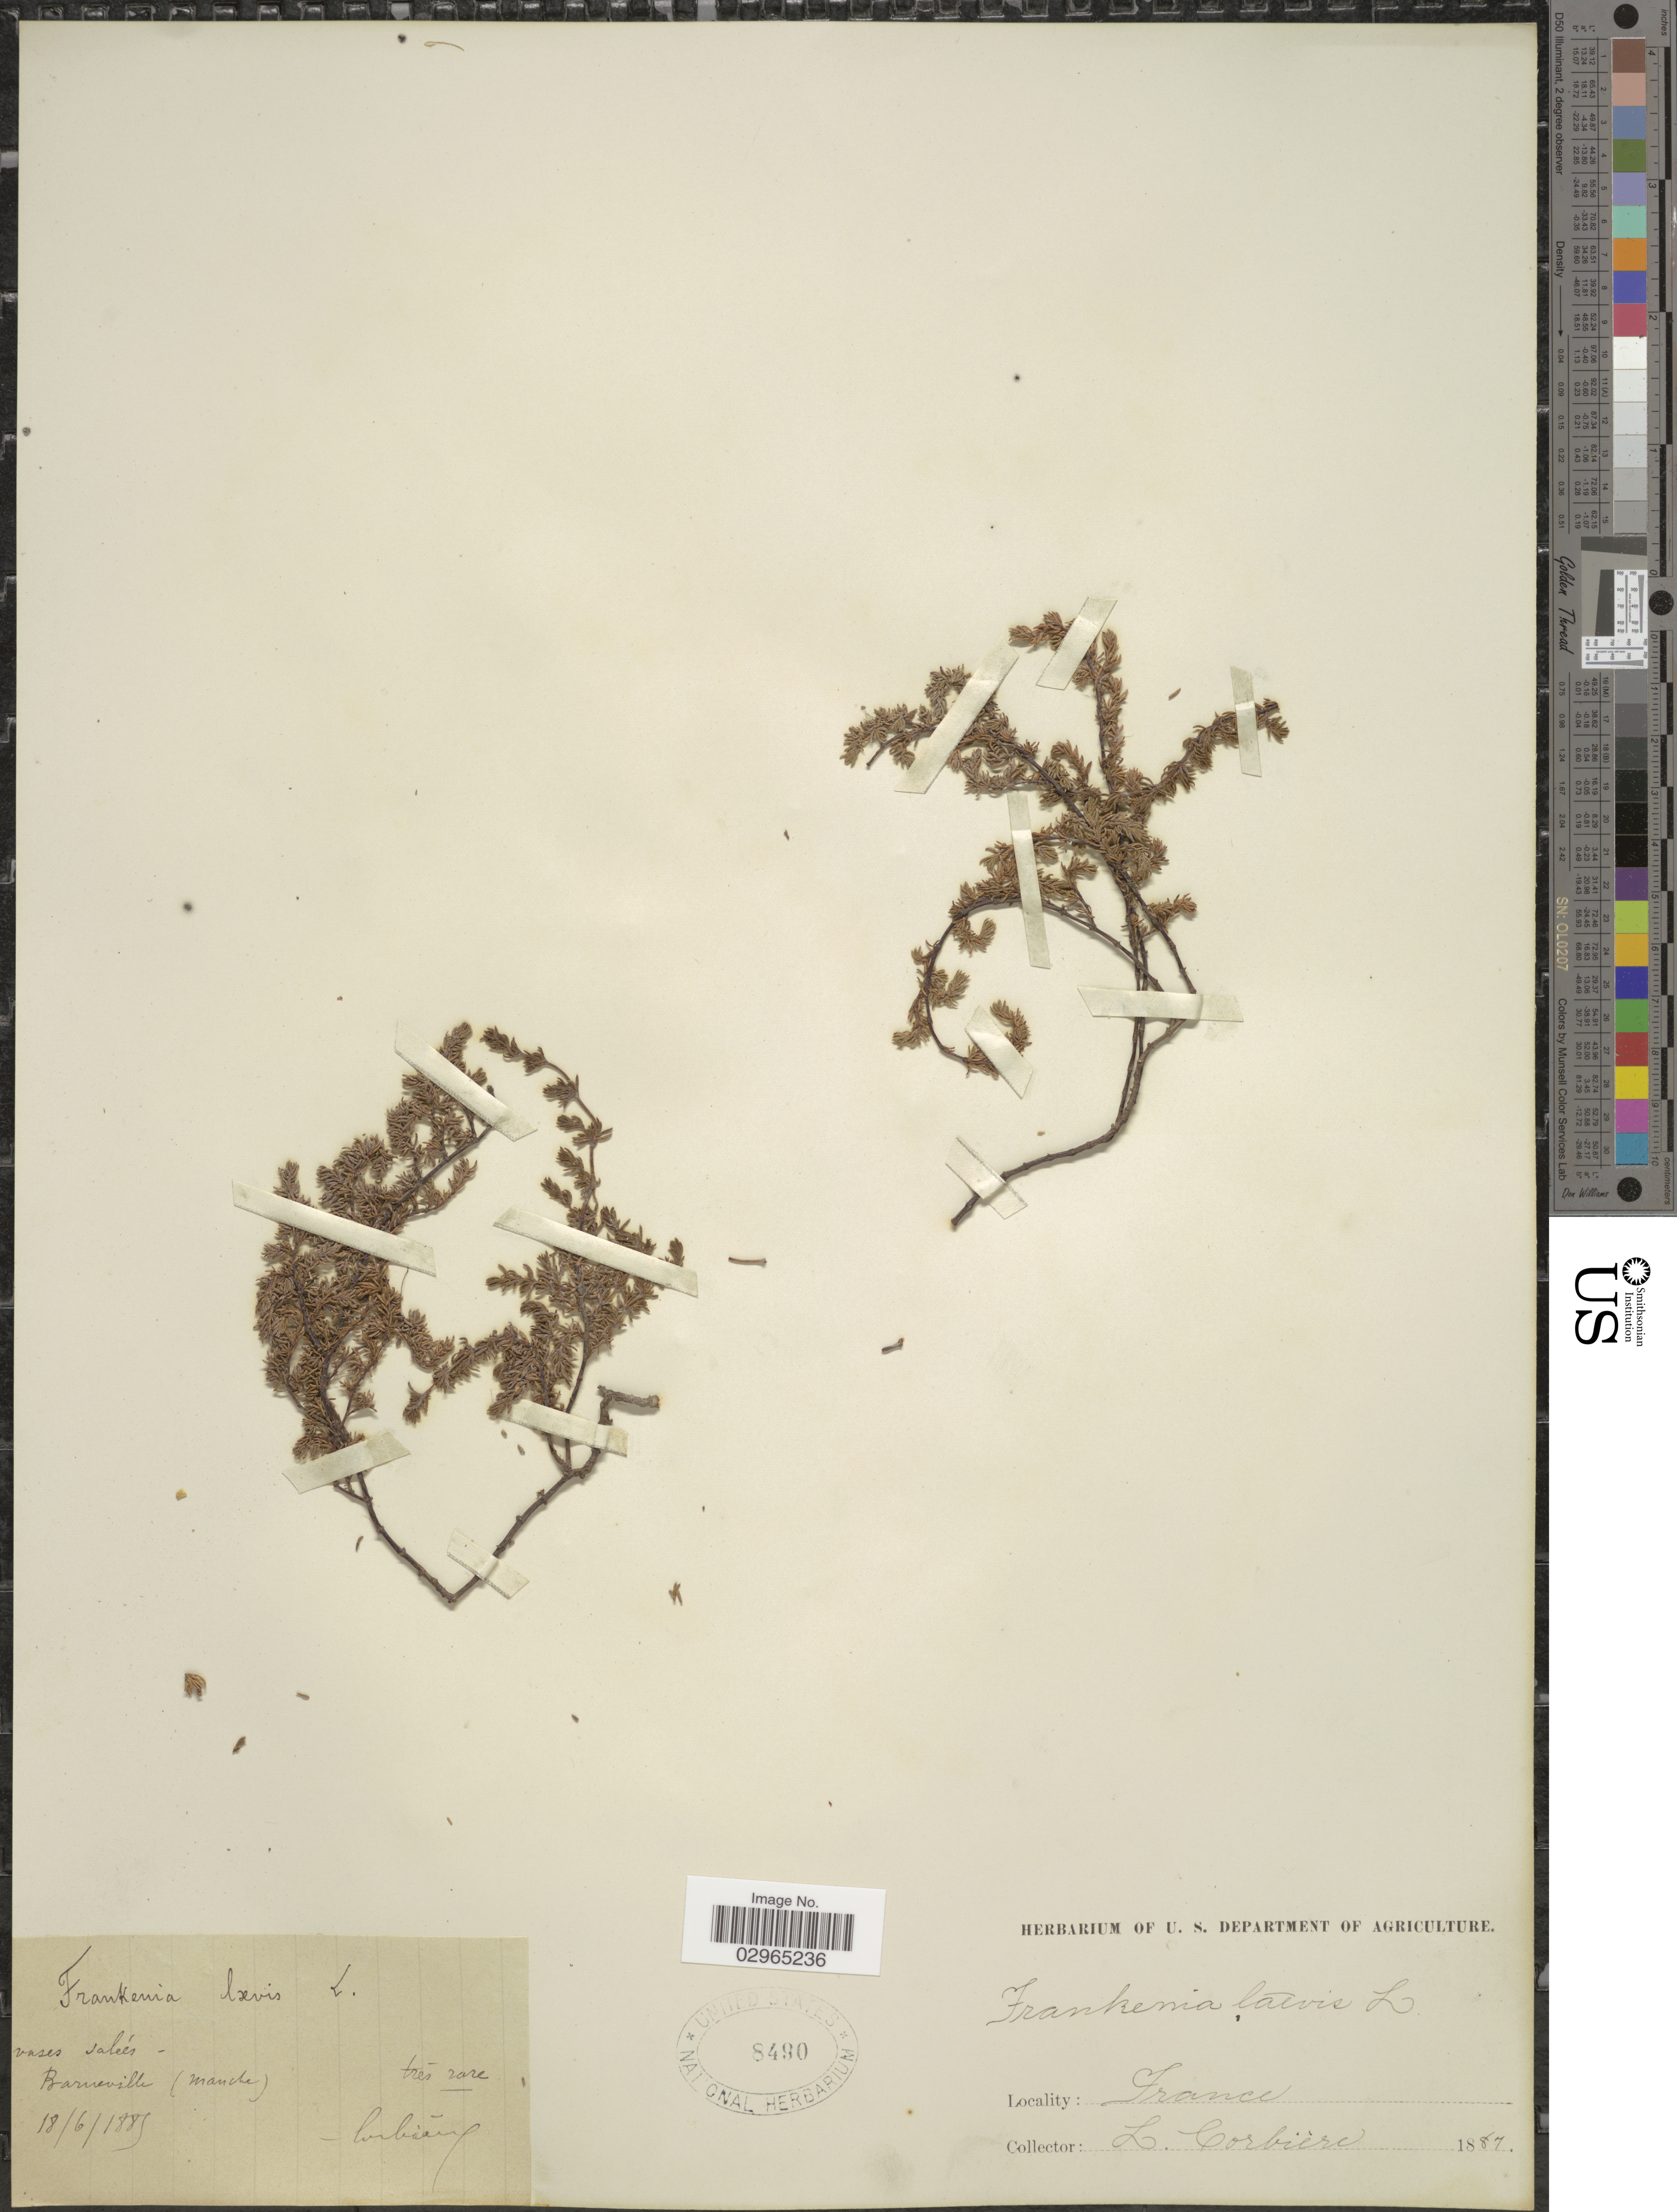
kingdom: Plantae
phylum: Tracheophyta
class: Magnoliopsida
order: Caryophyllales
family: Frankeniaceae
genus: Frankenia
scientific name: Frankenia laevis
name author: L.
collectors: L. Corbière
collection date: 1887-06-18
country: France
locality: Vases saleés - Barneville (Manche).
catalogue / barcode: US 8490